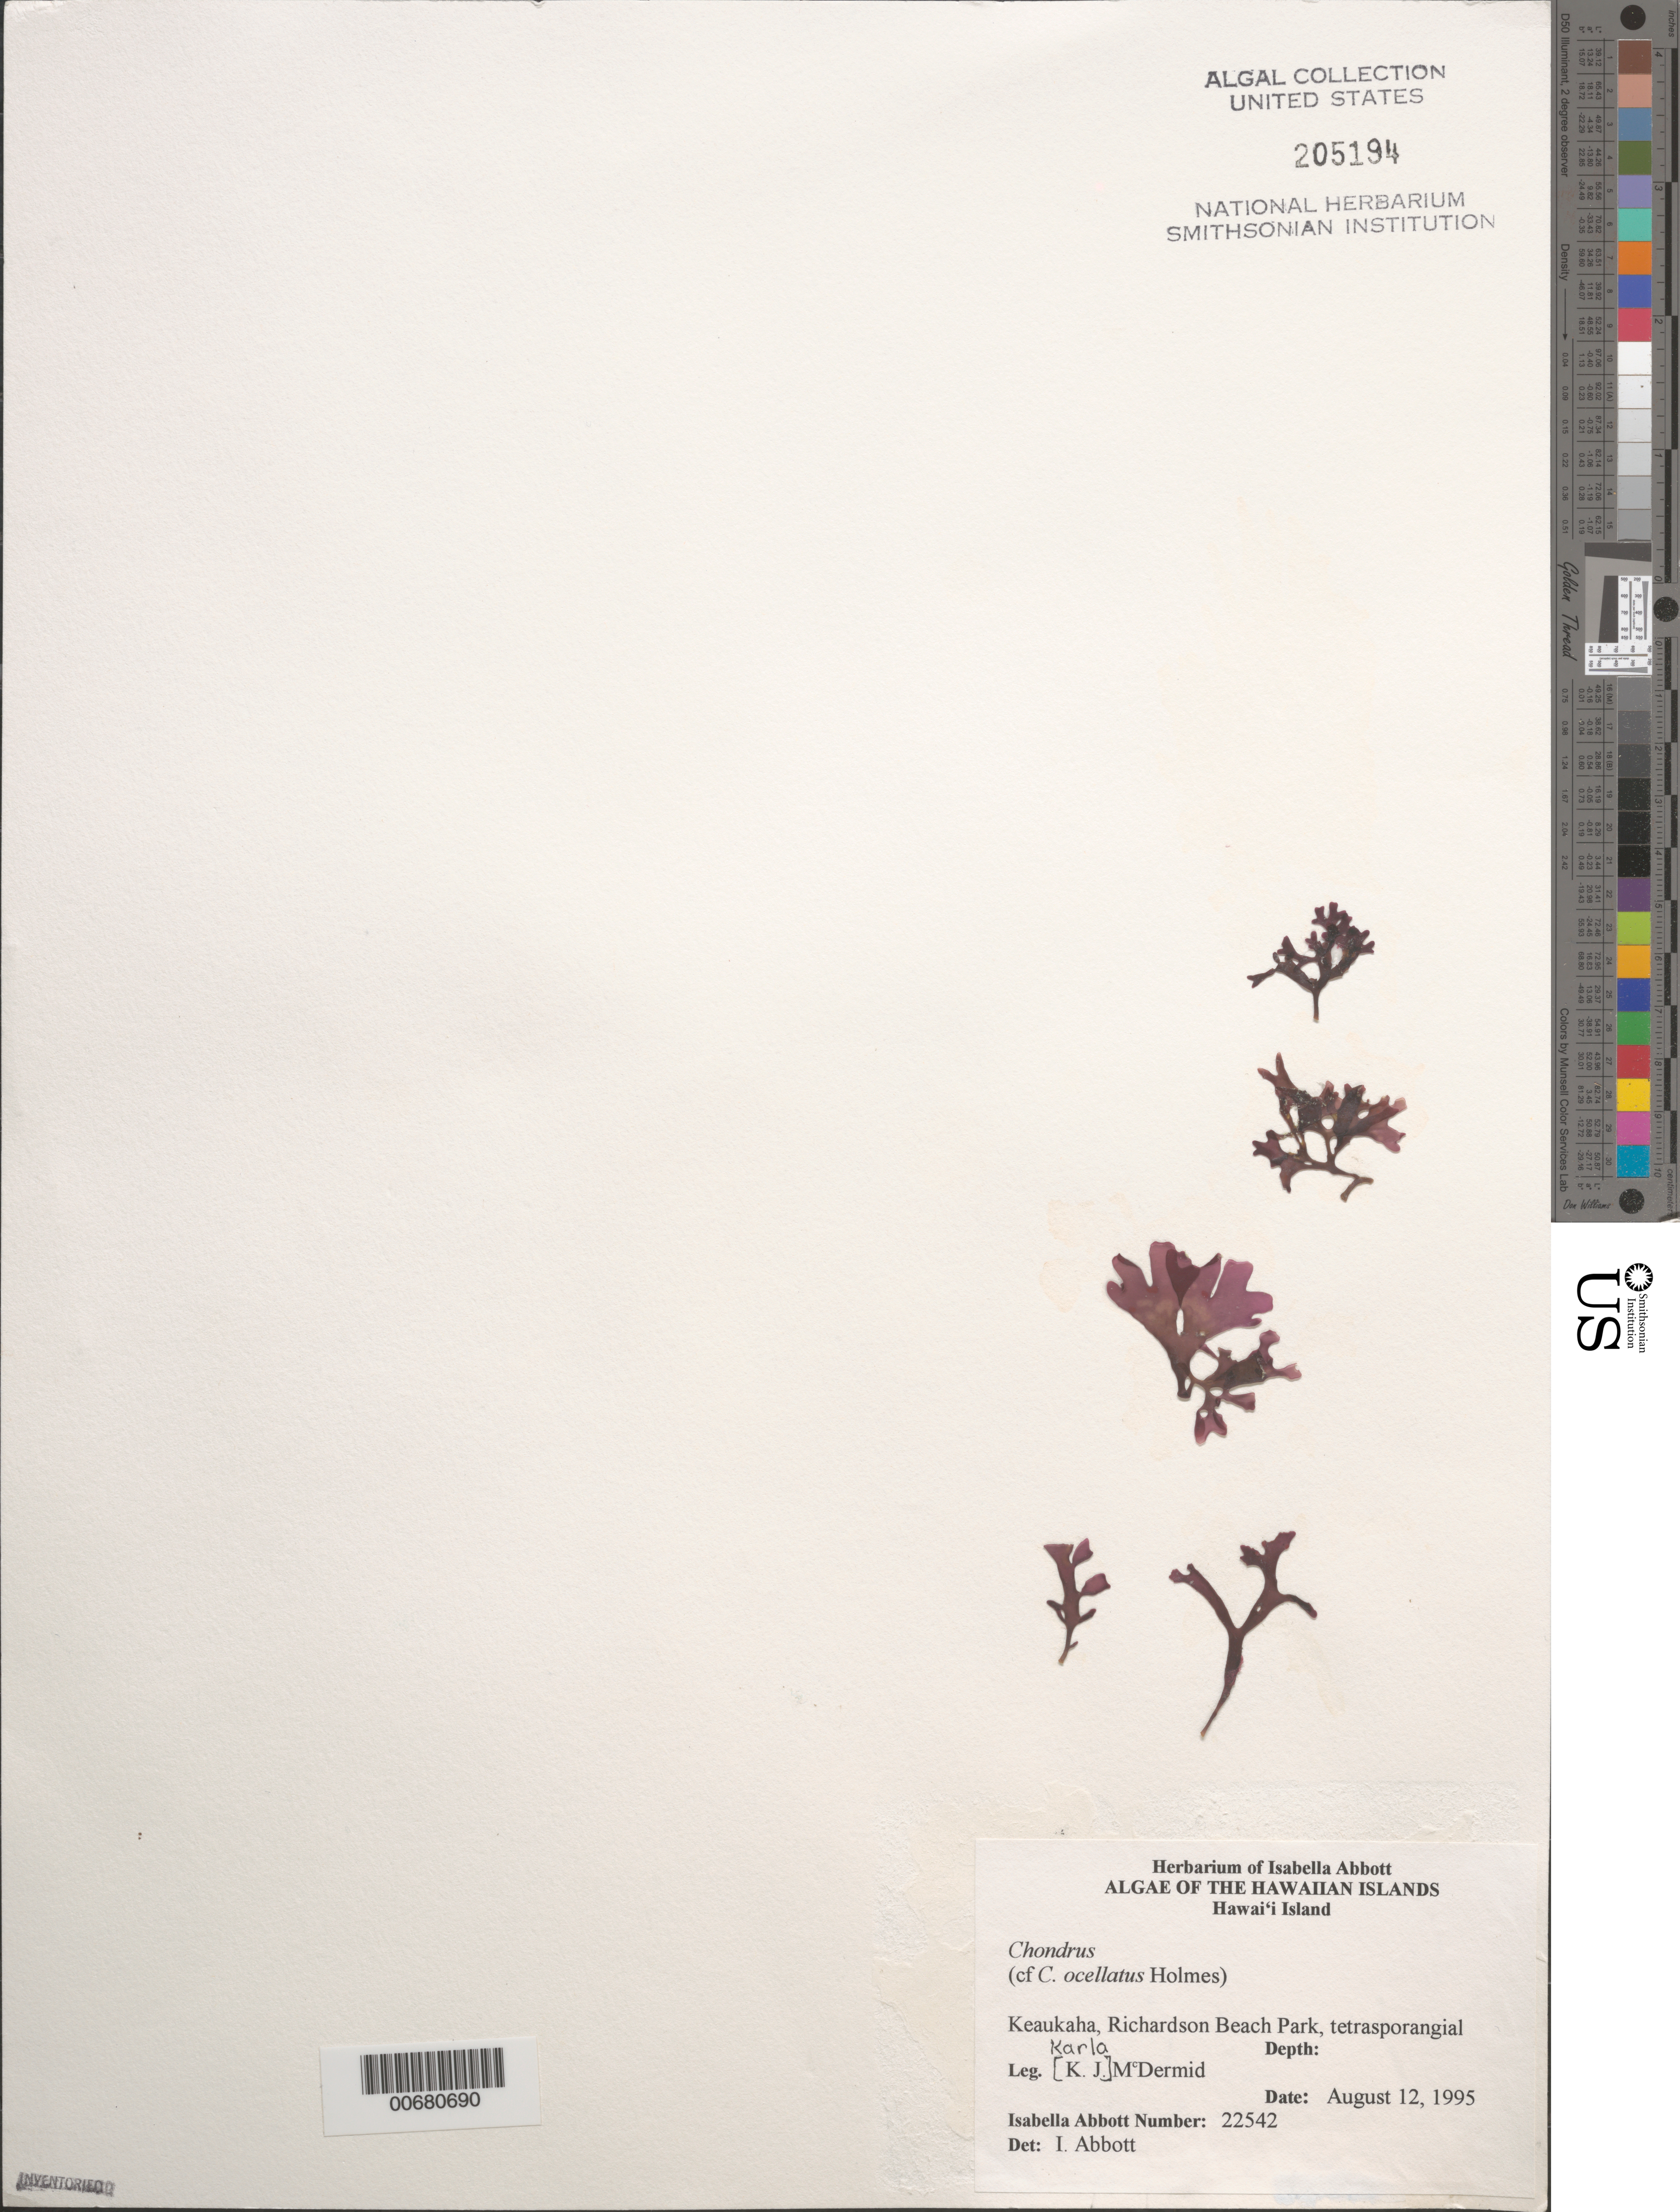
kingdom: Plantae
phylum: Rhodophyta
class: Florideophyceae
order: Gigartinales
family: Gigartinaceae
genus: Chondrus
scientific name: Chondrus sp.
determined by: Abbott, Isabella A.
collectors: K. McDermid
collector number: IAA 22542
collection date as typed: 12 Aug 1995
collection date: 1995-08-12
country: United States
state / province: Hawaii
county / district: Hawaii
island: Hawaii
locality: Keaukaha, Richardson Beach Park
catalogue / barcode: US 205194